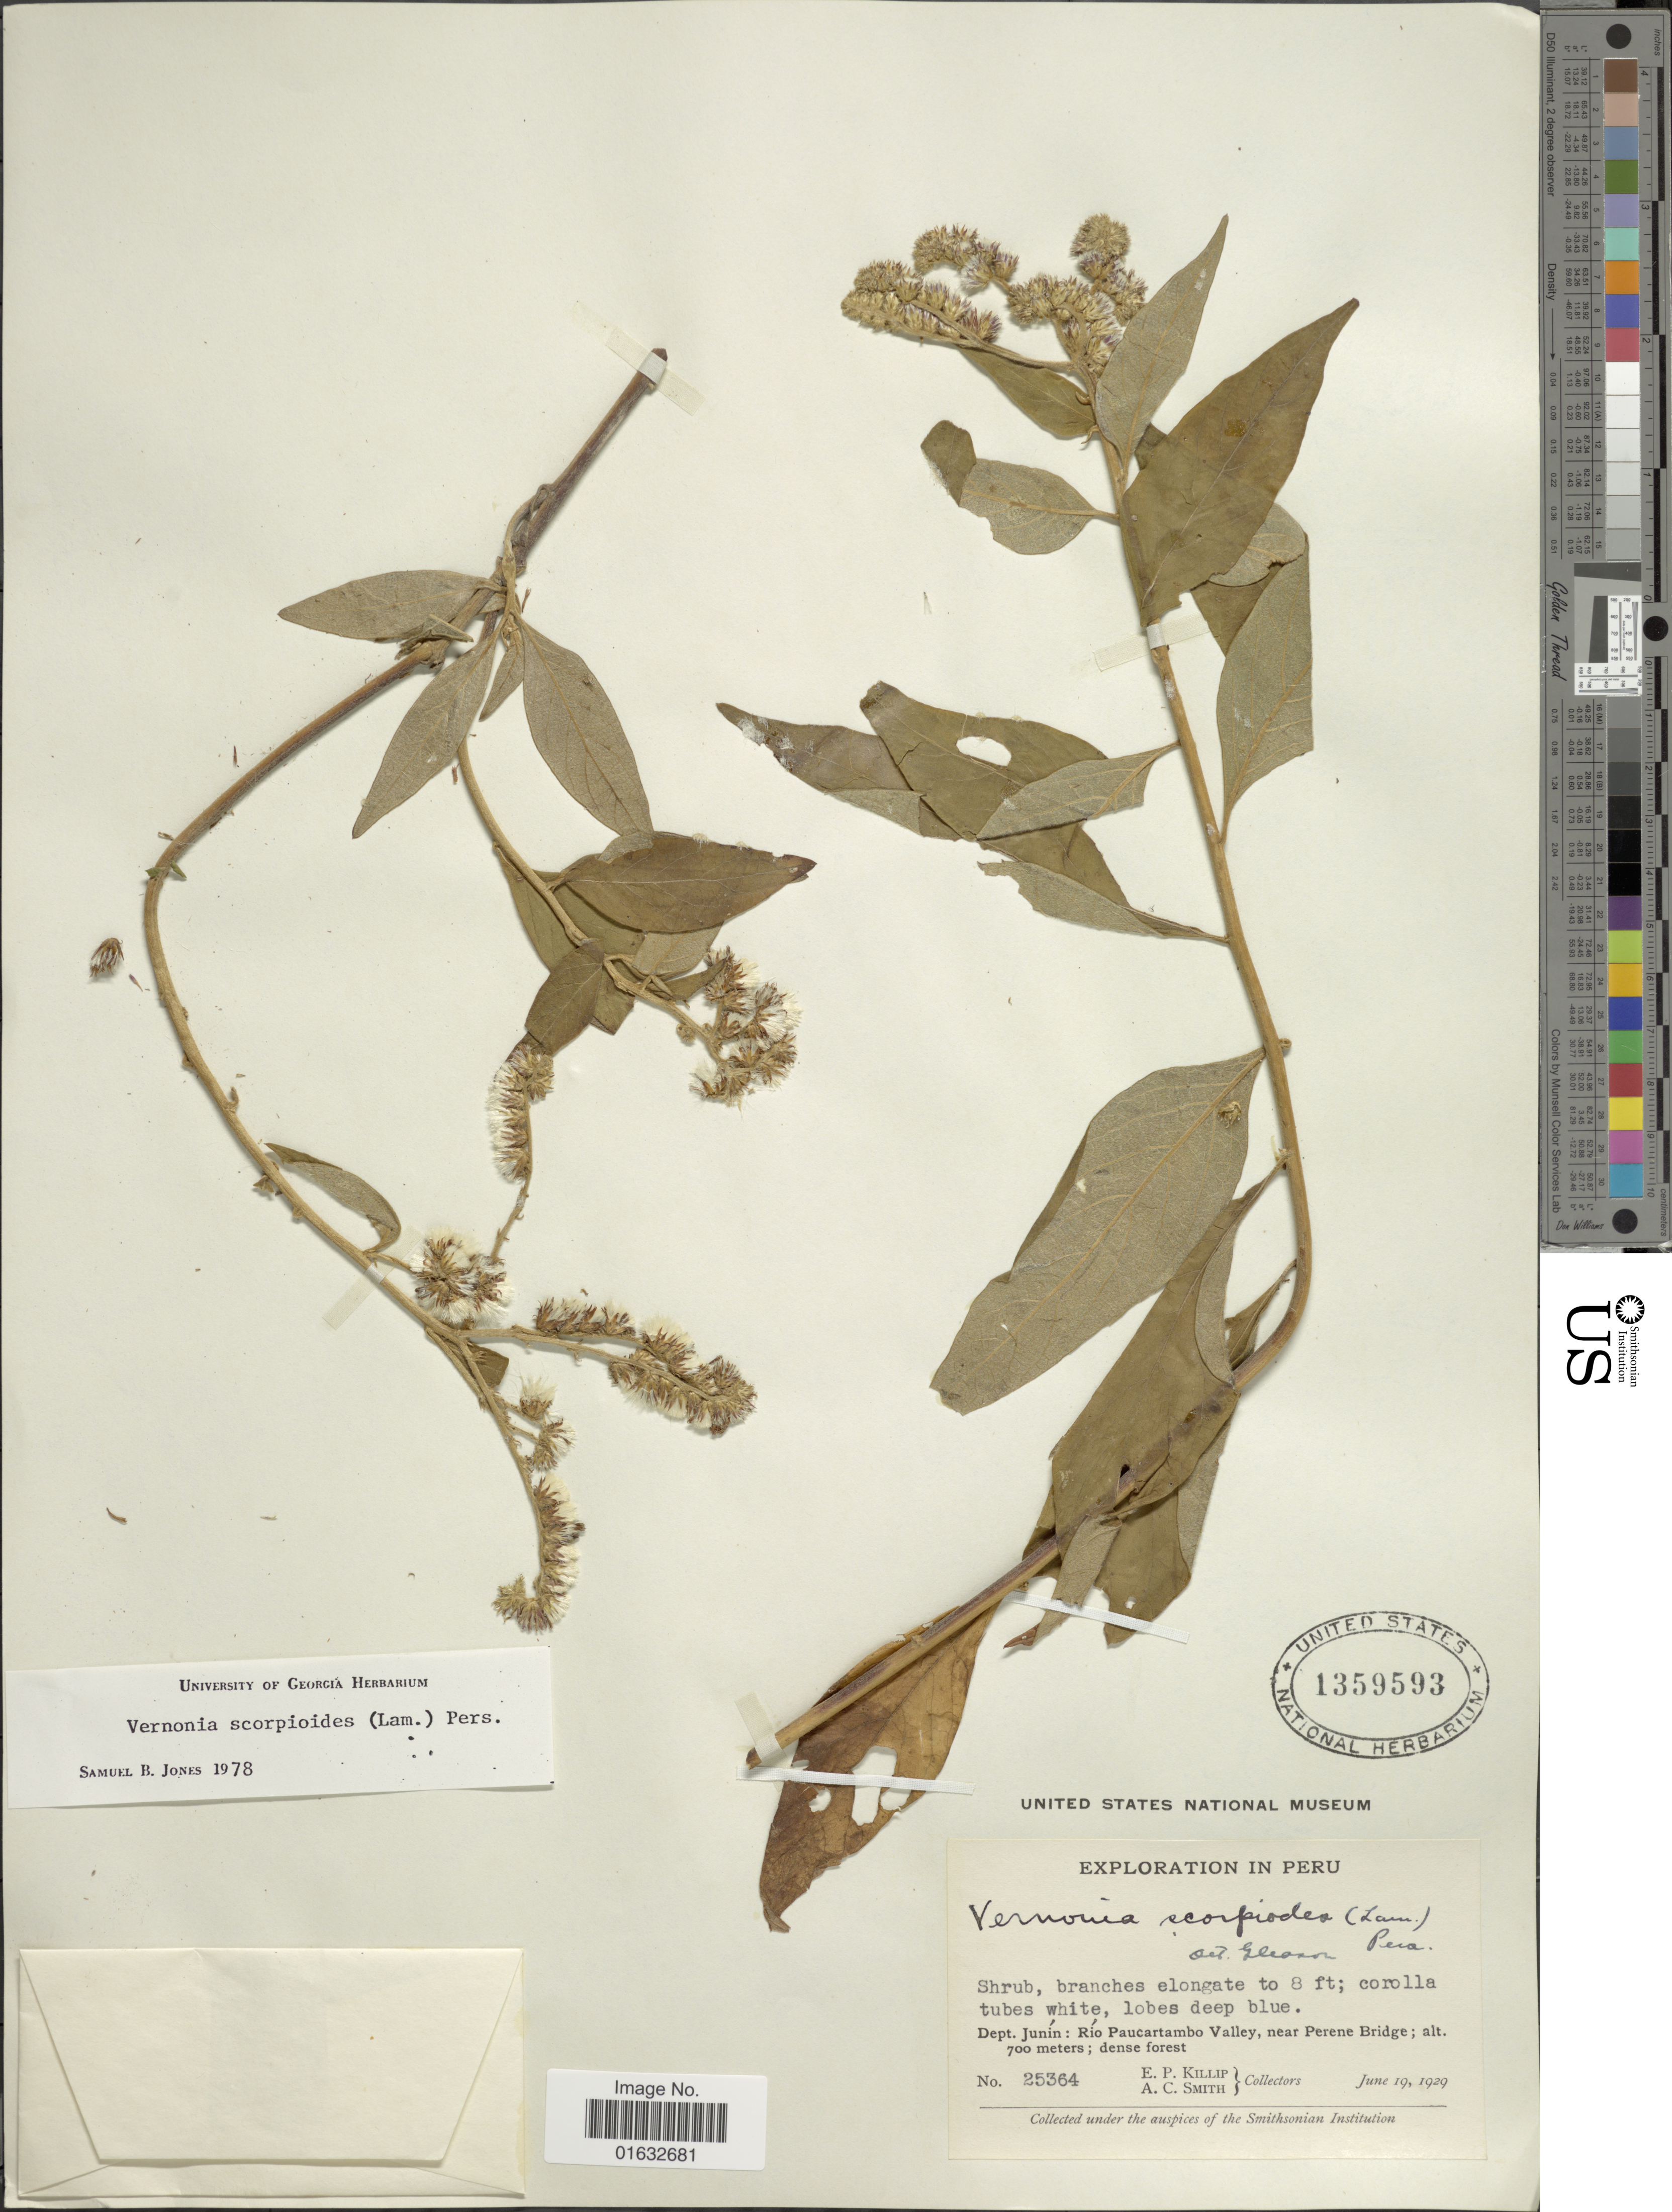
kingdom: Plantae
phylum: Tracheophyta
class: Magnoliopsida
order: Asterales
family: Asteraceae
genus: Cyrtocymura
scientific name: Cyrtocymura scorpioides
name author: (Lam.) H. Rob.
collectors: E. P. Killip & A. C. Smith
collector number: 25364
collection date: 1929-06-19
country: Peru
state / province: Junín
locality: Rio Paucartambo Valley, near Perene Bridge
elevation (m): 700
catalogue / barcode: US 1359593